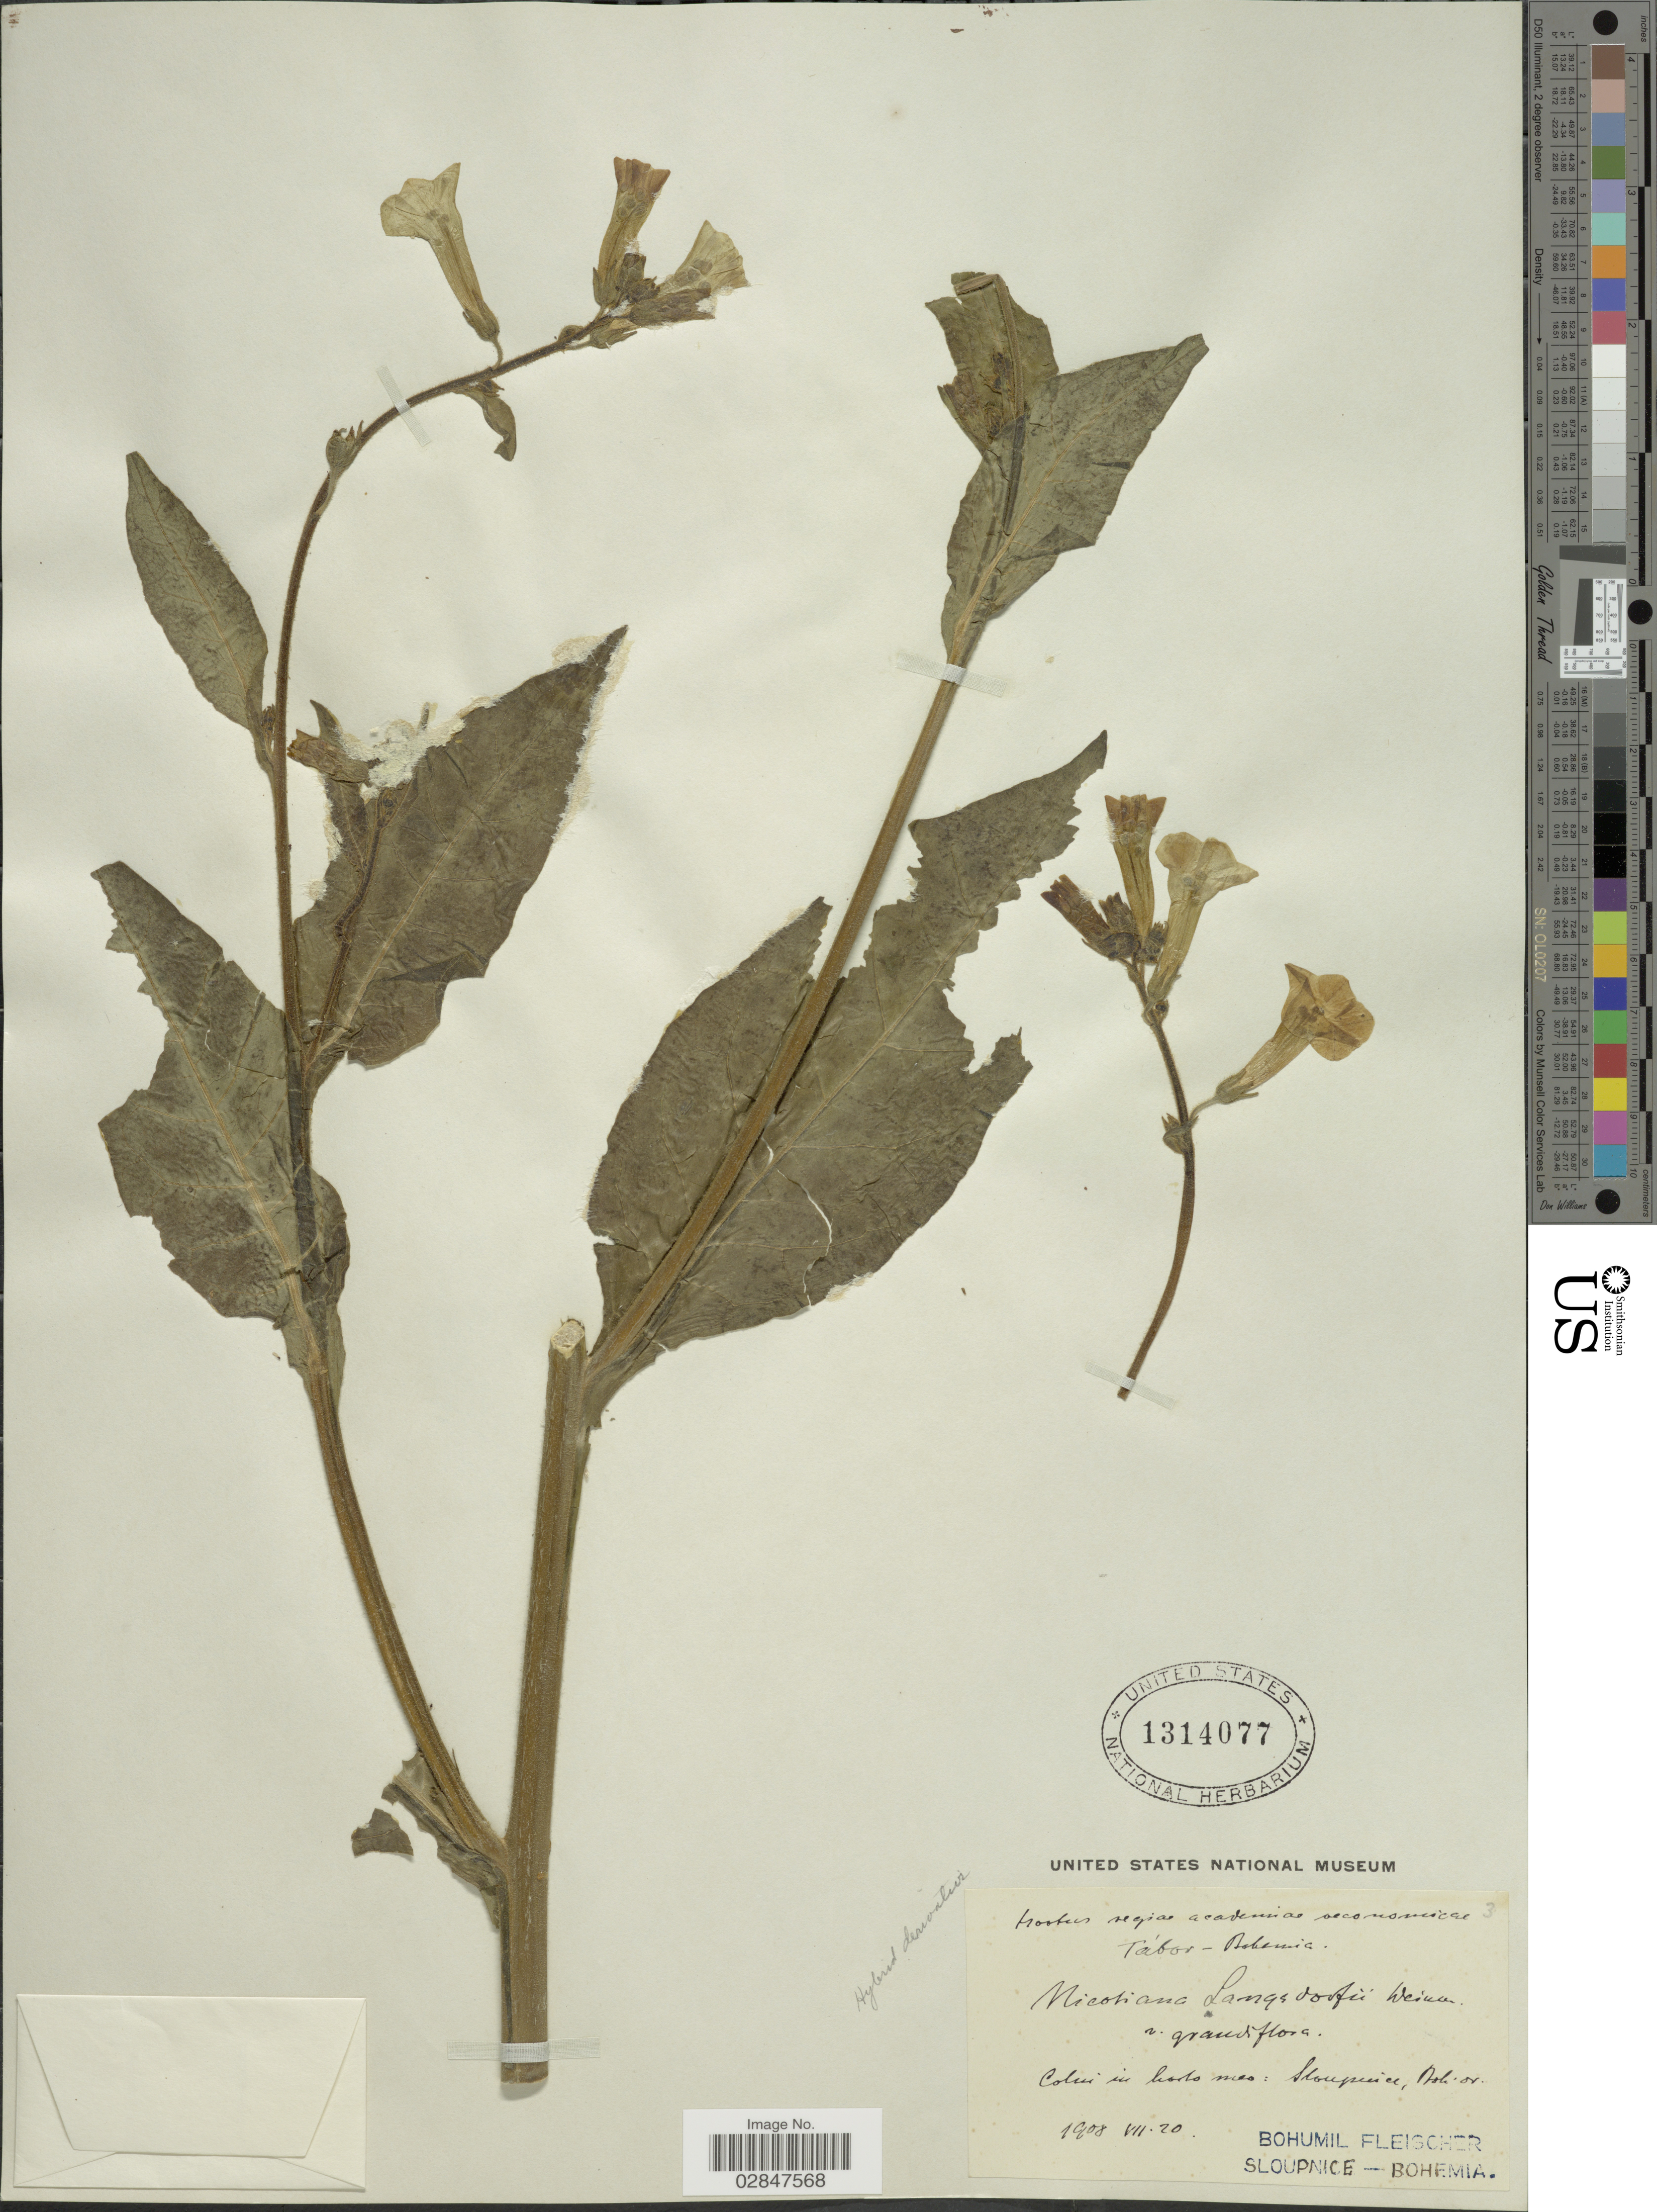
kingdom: Plantae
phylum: Tracheophyta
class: Magnoliopsida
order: Solanales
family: Solanaceae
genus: Nicotiana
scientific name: Nicotiana langsdorffii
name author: Weinm.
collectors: Tabor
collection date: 1908-07-20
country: Czechia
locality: Colin in horto mes: Sloupnice, Bohior. Bohumil Fleischer.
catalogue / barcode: US 1314077